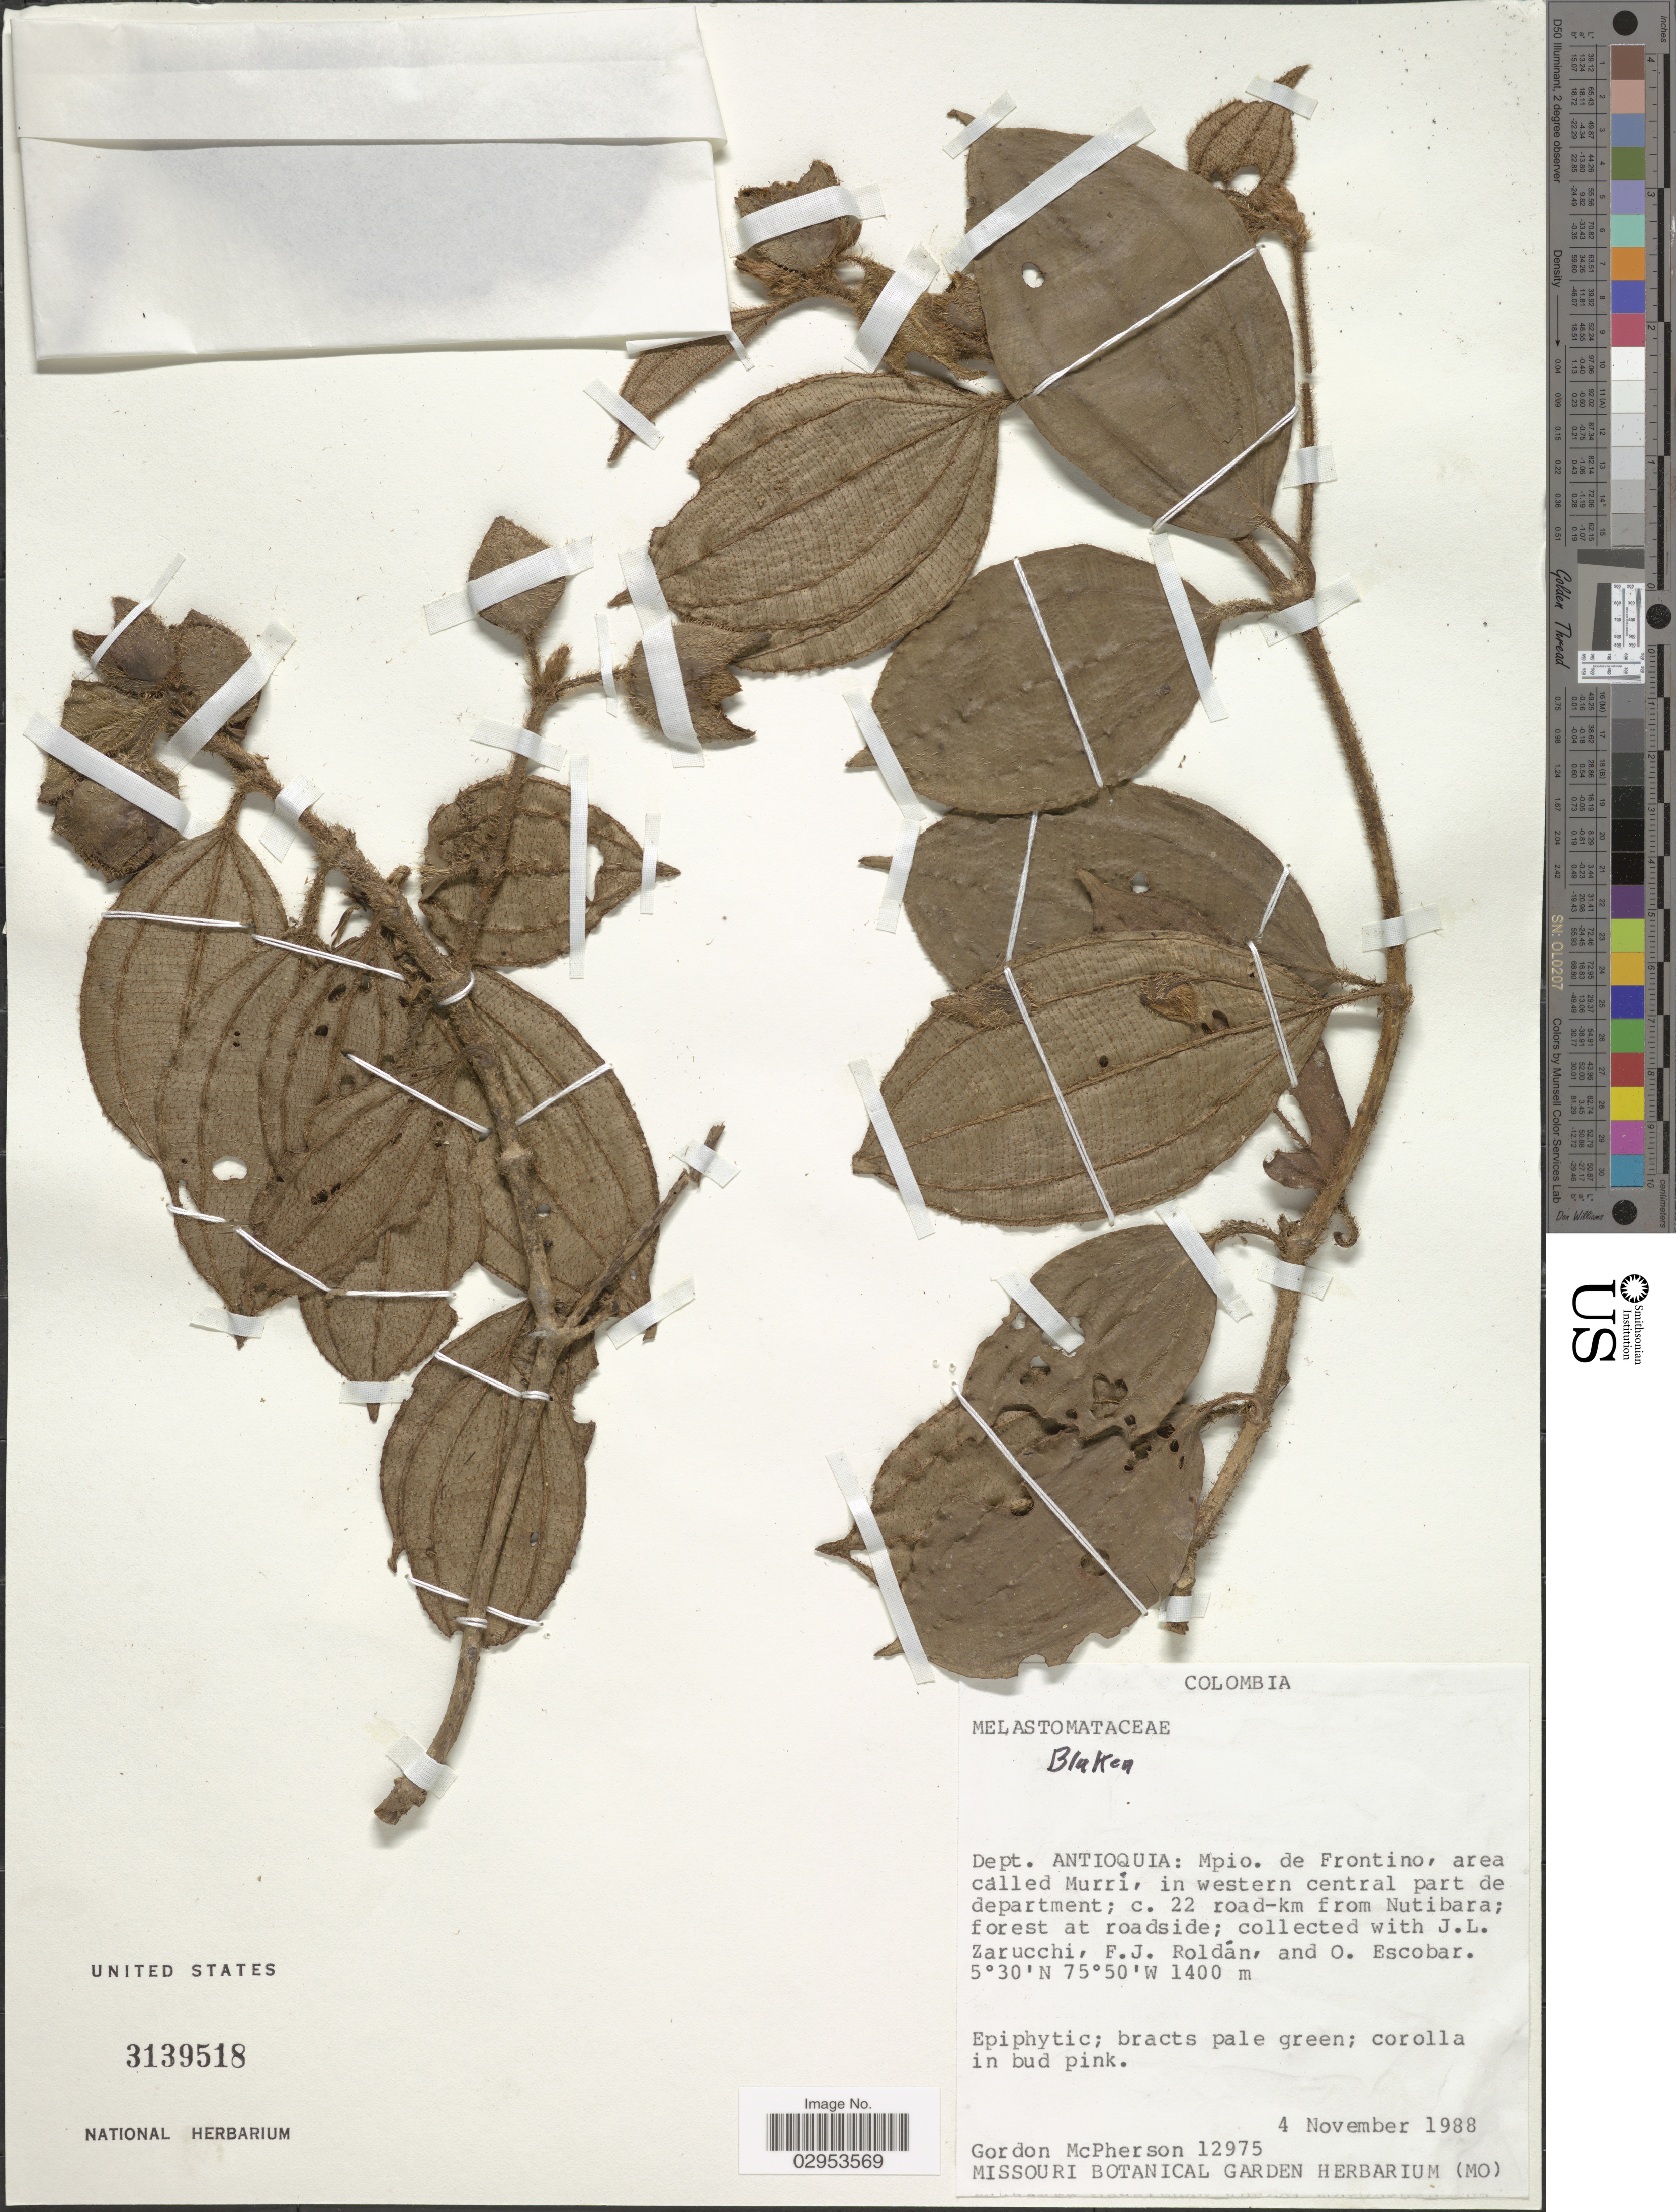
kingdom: Plantae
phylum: Tracheophyta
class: Magnoliopsida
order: Myrtales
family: Melastomataceae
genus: Blakea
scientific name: Blakea sp.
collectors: G. McPherson, J. L. Zarucchi, F. J. Roldán & O. Escobar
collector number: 12975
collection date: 1988-11-04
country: Colombia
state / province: Antioquia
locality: Dept. Antioquia: Mpio. de Frontino, area called Murrí in western central part de department; c. 22 road-km from Nutibara.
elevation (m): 1400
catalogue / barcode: US 3139518